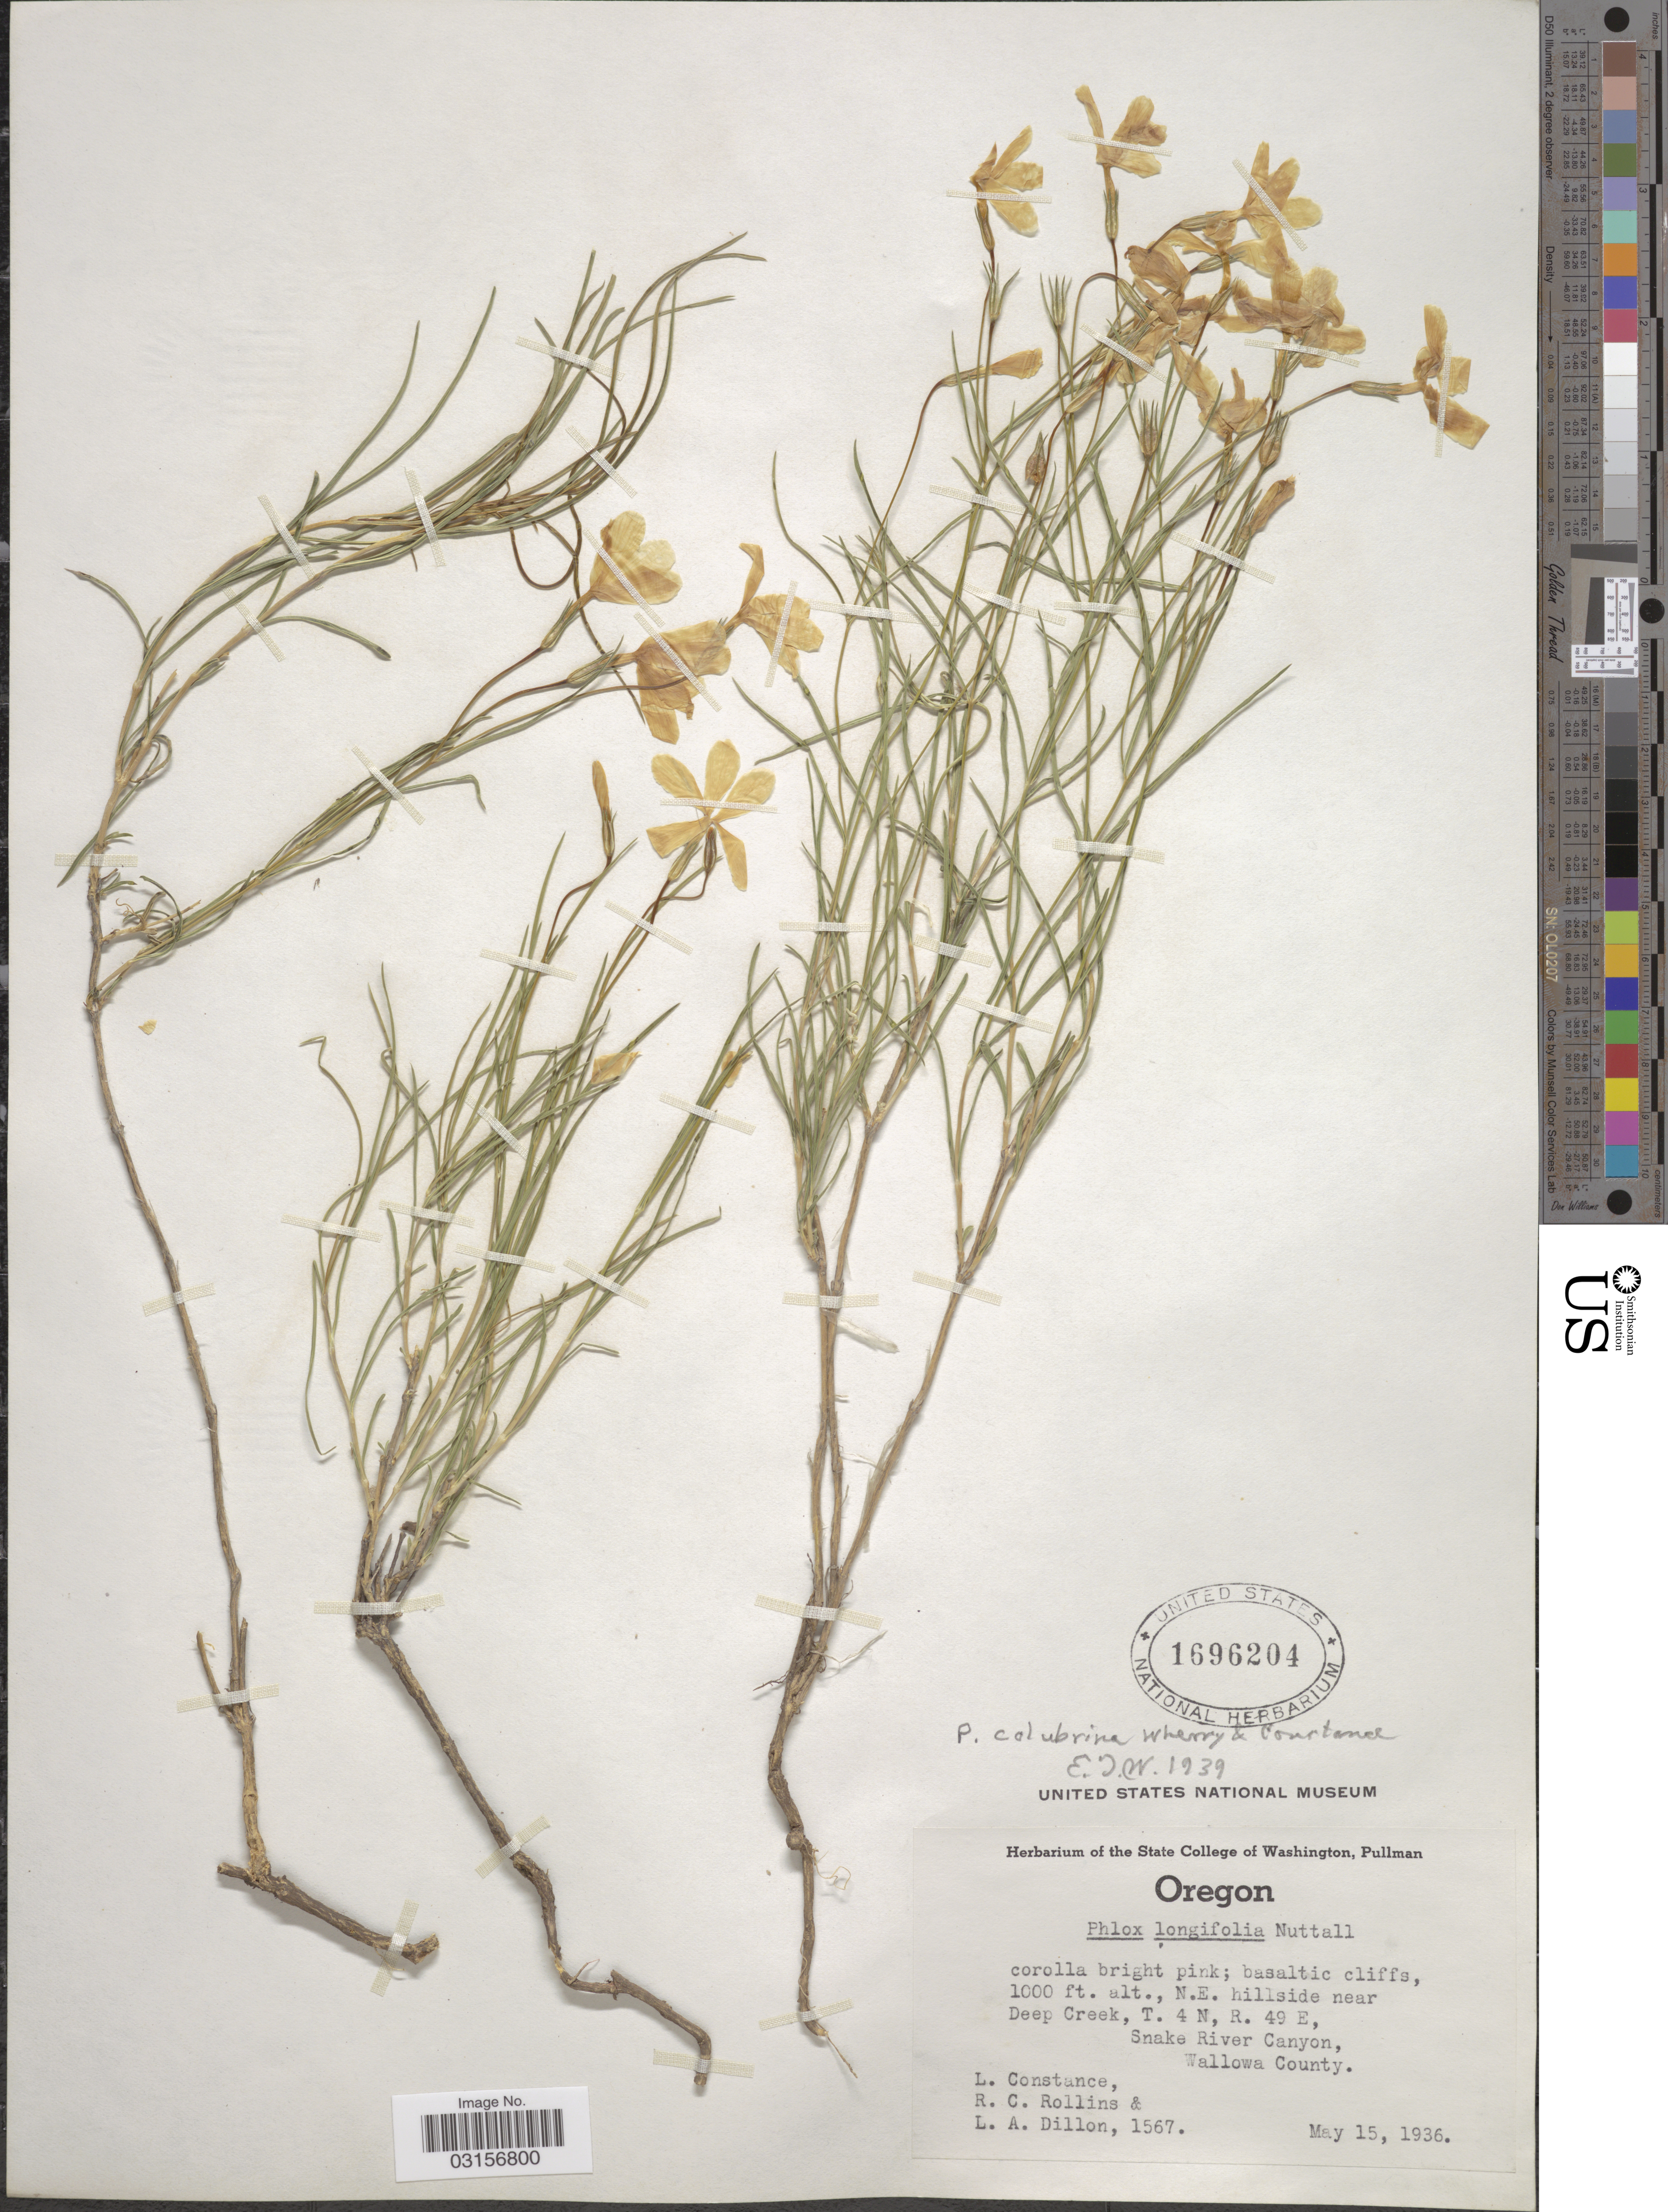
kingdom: Plantae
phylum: Tracheophyta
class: Magnoliopsida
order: Ericales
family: Polemoniaceae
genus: Phlox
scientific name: Phlox colubrina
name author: Wherry & Constance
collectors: L. Constance, R. C. Rollins & L. Dillon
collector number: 1567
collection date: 1936-05-15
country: United States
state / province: Oregon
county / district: Wallowa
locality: N.E. hillside near Deep Creek, T. 4 N, R. 49 E, Snake River Canyon, Wallowa County.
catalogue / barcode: US 1696204